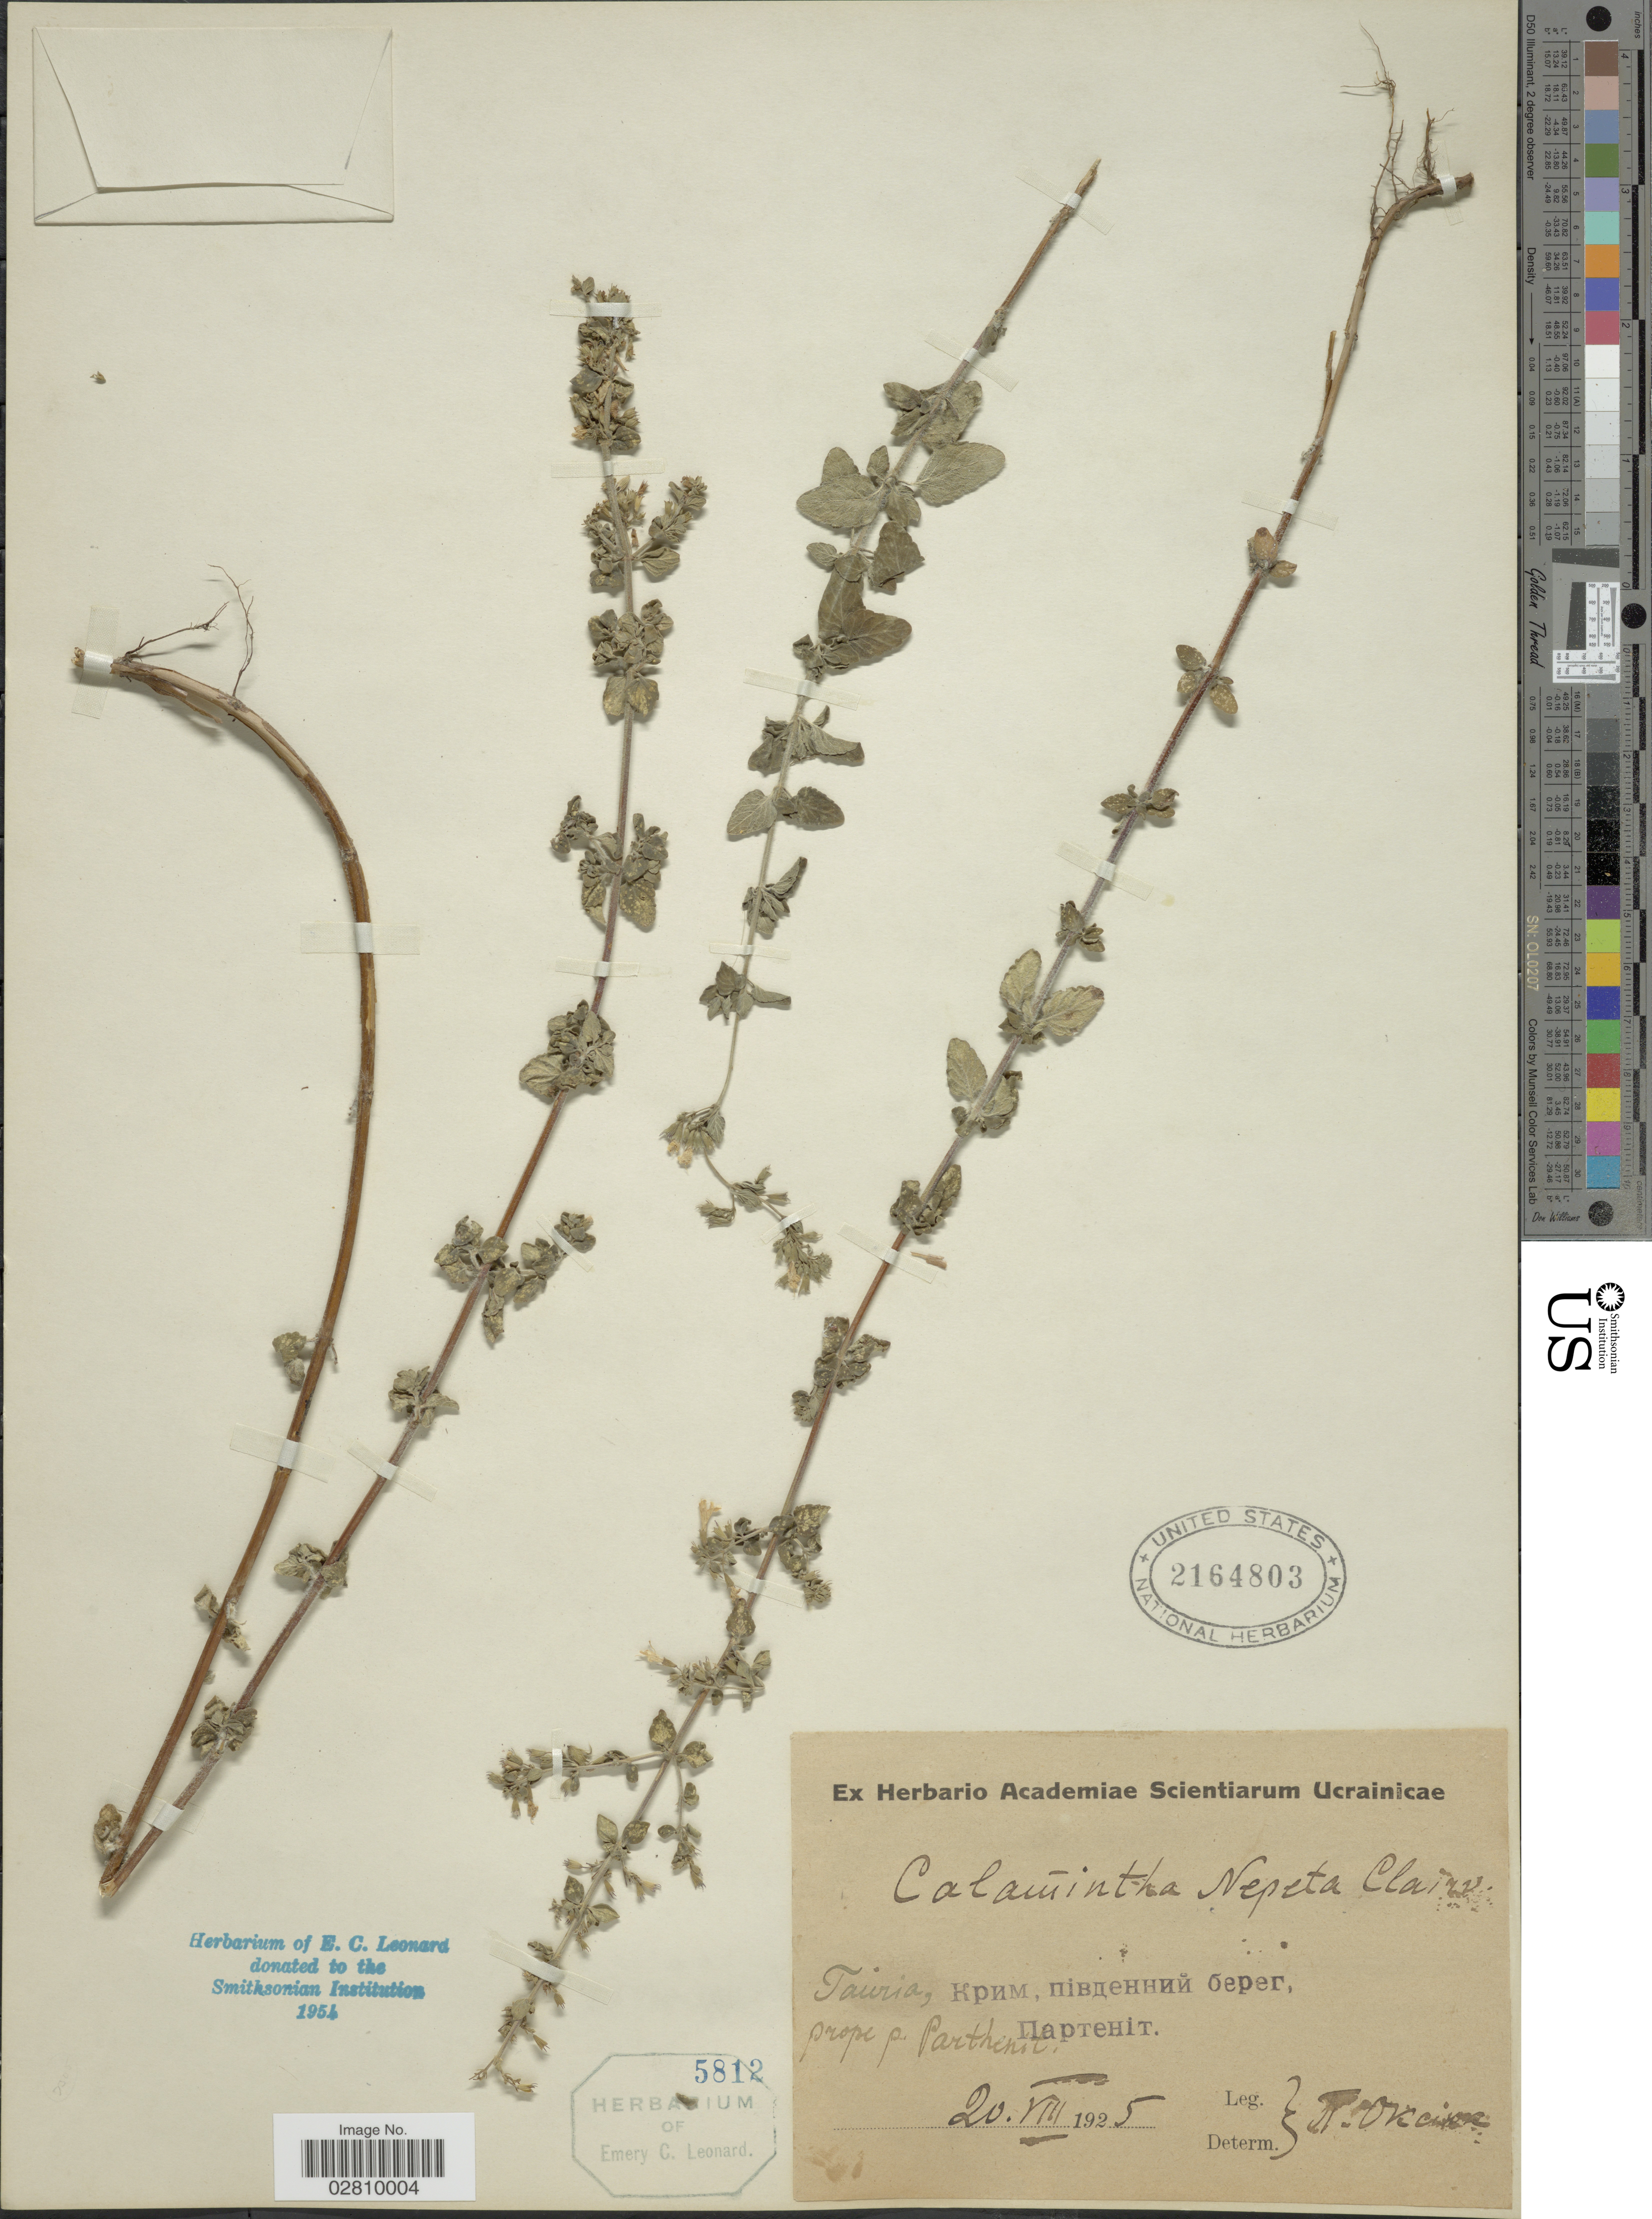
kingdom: Plantae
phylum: Tracheophyta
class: Magnoliopsida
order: Lamiales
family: Lamiaceae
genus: Clinopodium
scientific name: Clinopodium nepeta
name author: (L.) Kuntze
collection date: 1925-08-20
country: Ukraine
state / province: Crimea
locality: Tauria, prope p. Parthenit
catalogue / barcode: US 2164803